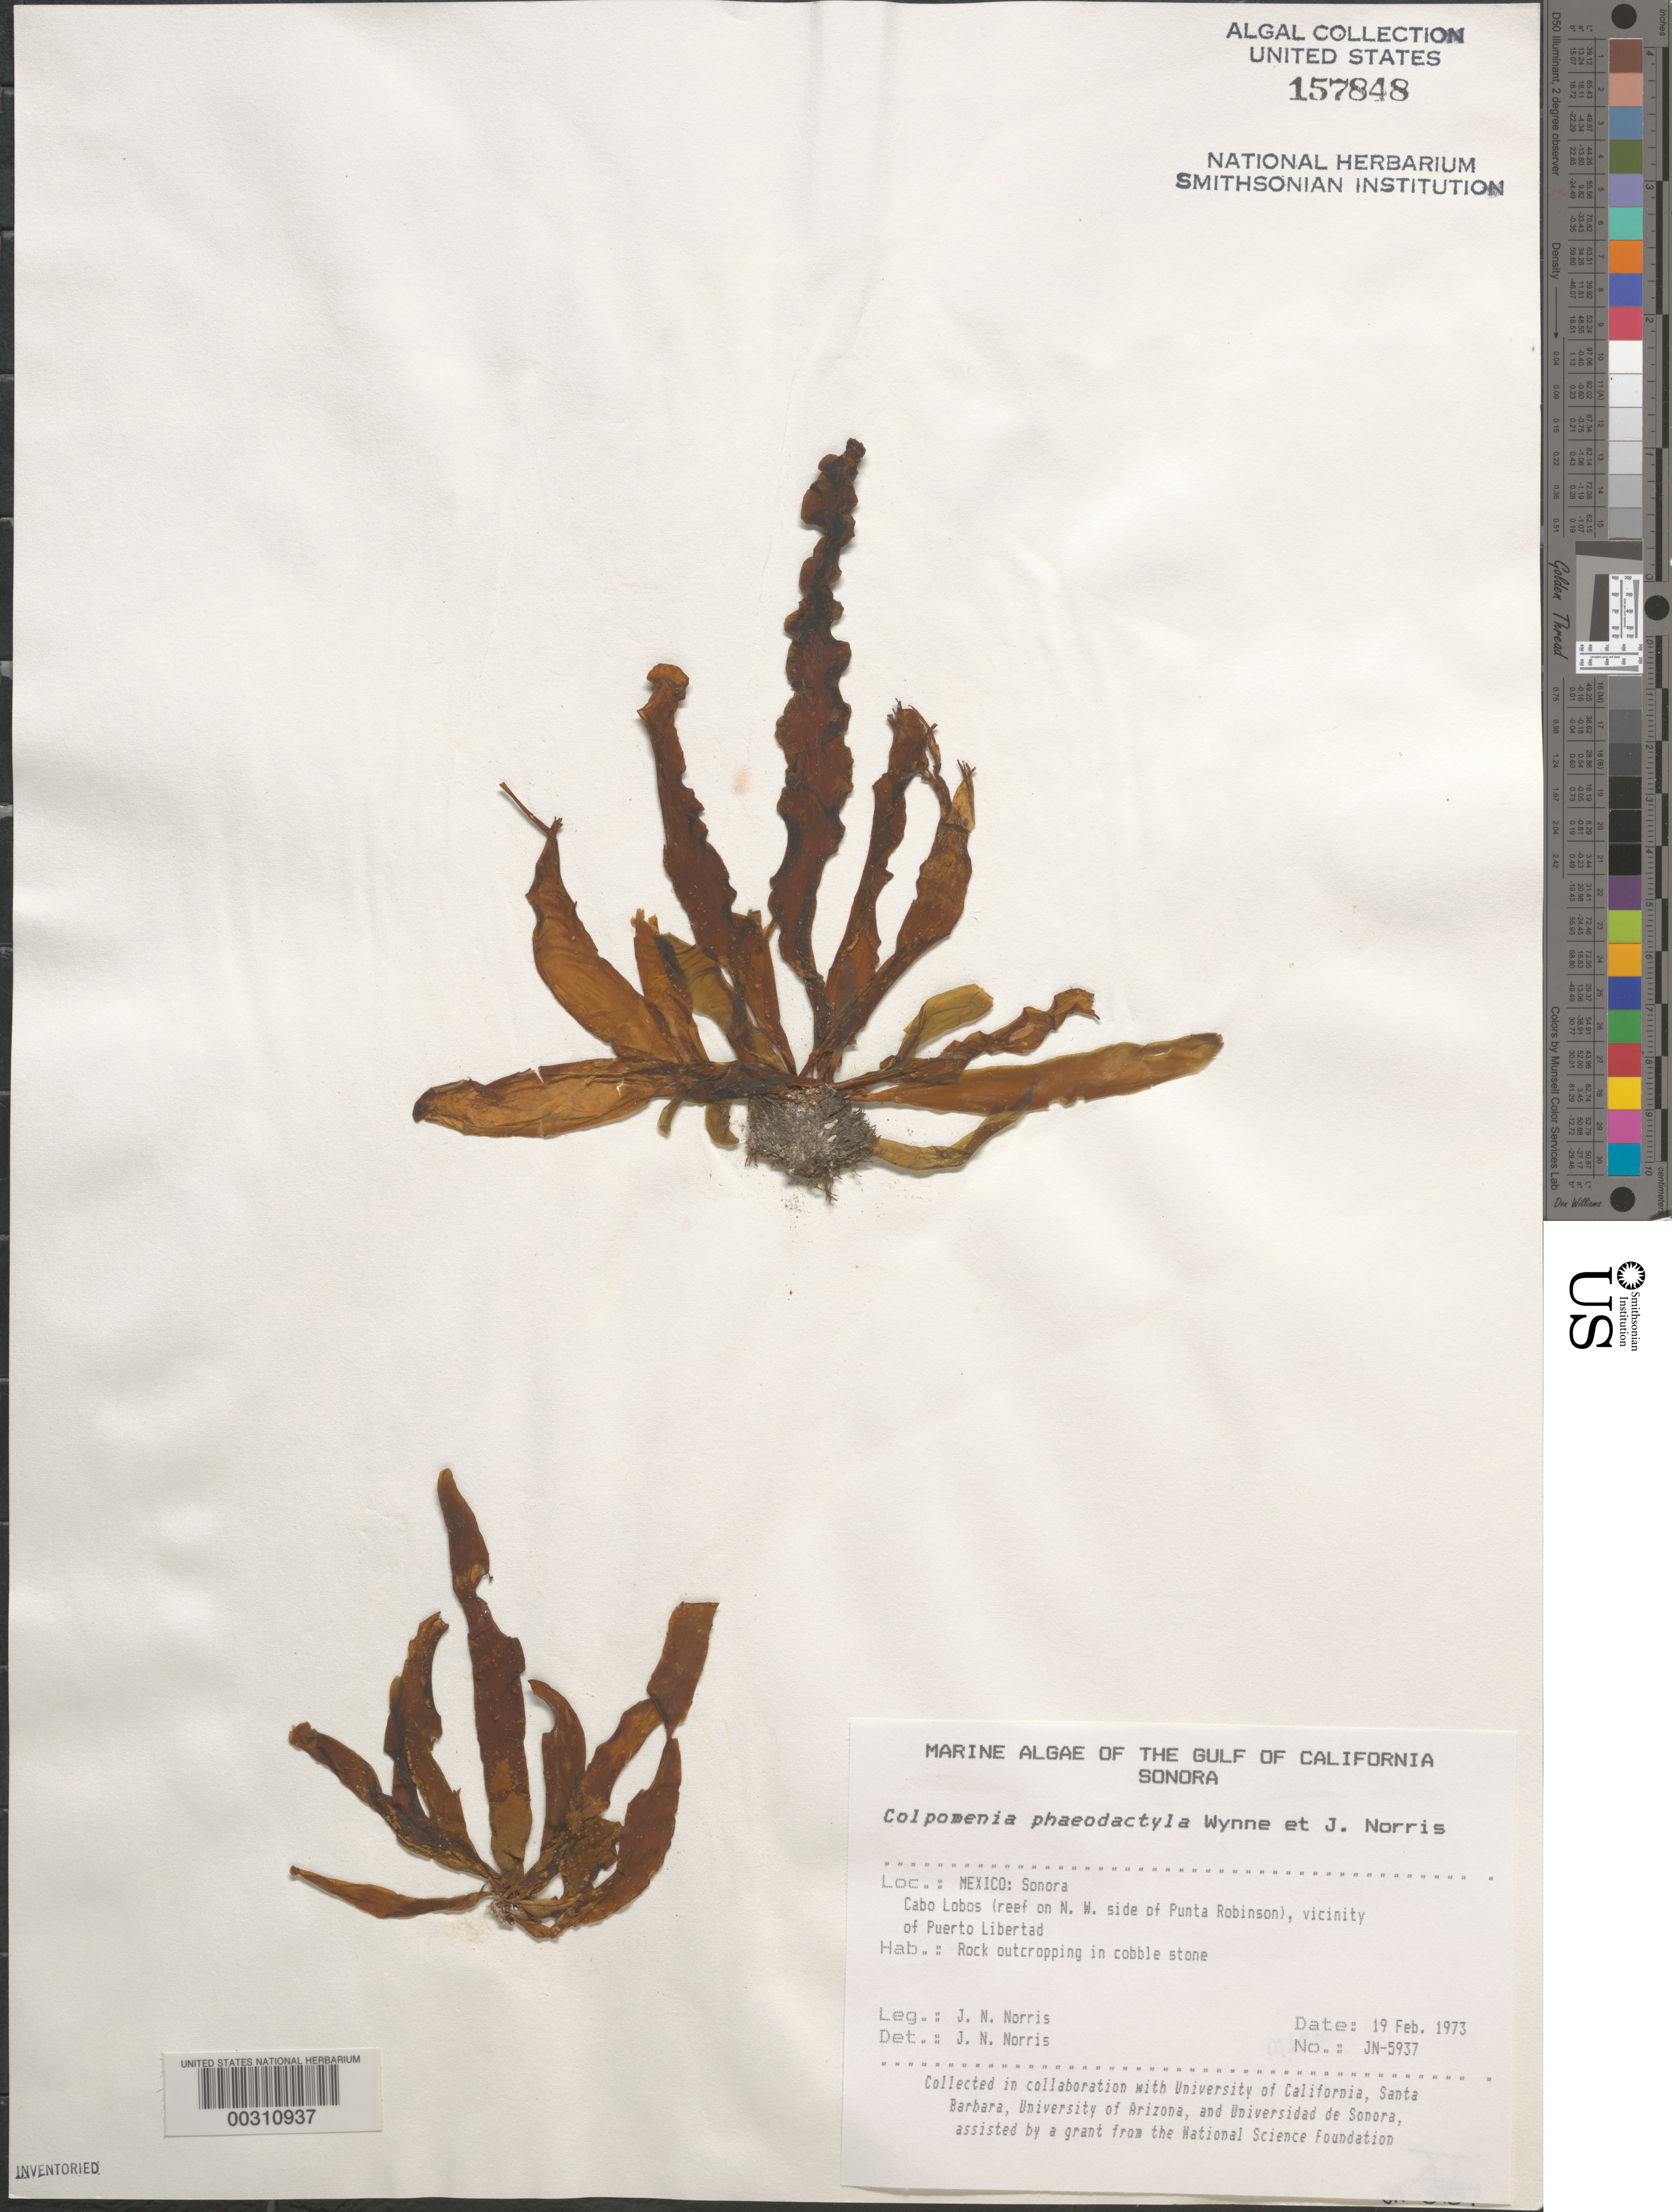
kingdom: Chromista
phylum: Ochrophyta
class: Phaeophyceae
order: Scytosiphonales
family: Scytosiphonaceae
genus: Dactylosiphon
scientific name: Dactylosiphon durvillei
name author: (Bory) Santiañez et al.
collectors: J. N. Norris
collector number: JN-5937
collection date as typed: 19 Feb 1973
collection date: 1973-02-19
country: Mexico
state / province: Sonora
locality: Cabo Lobos, northwest Punta Robinson, Puerto Libertad area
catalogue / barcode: US 157848